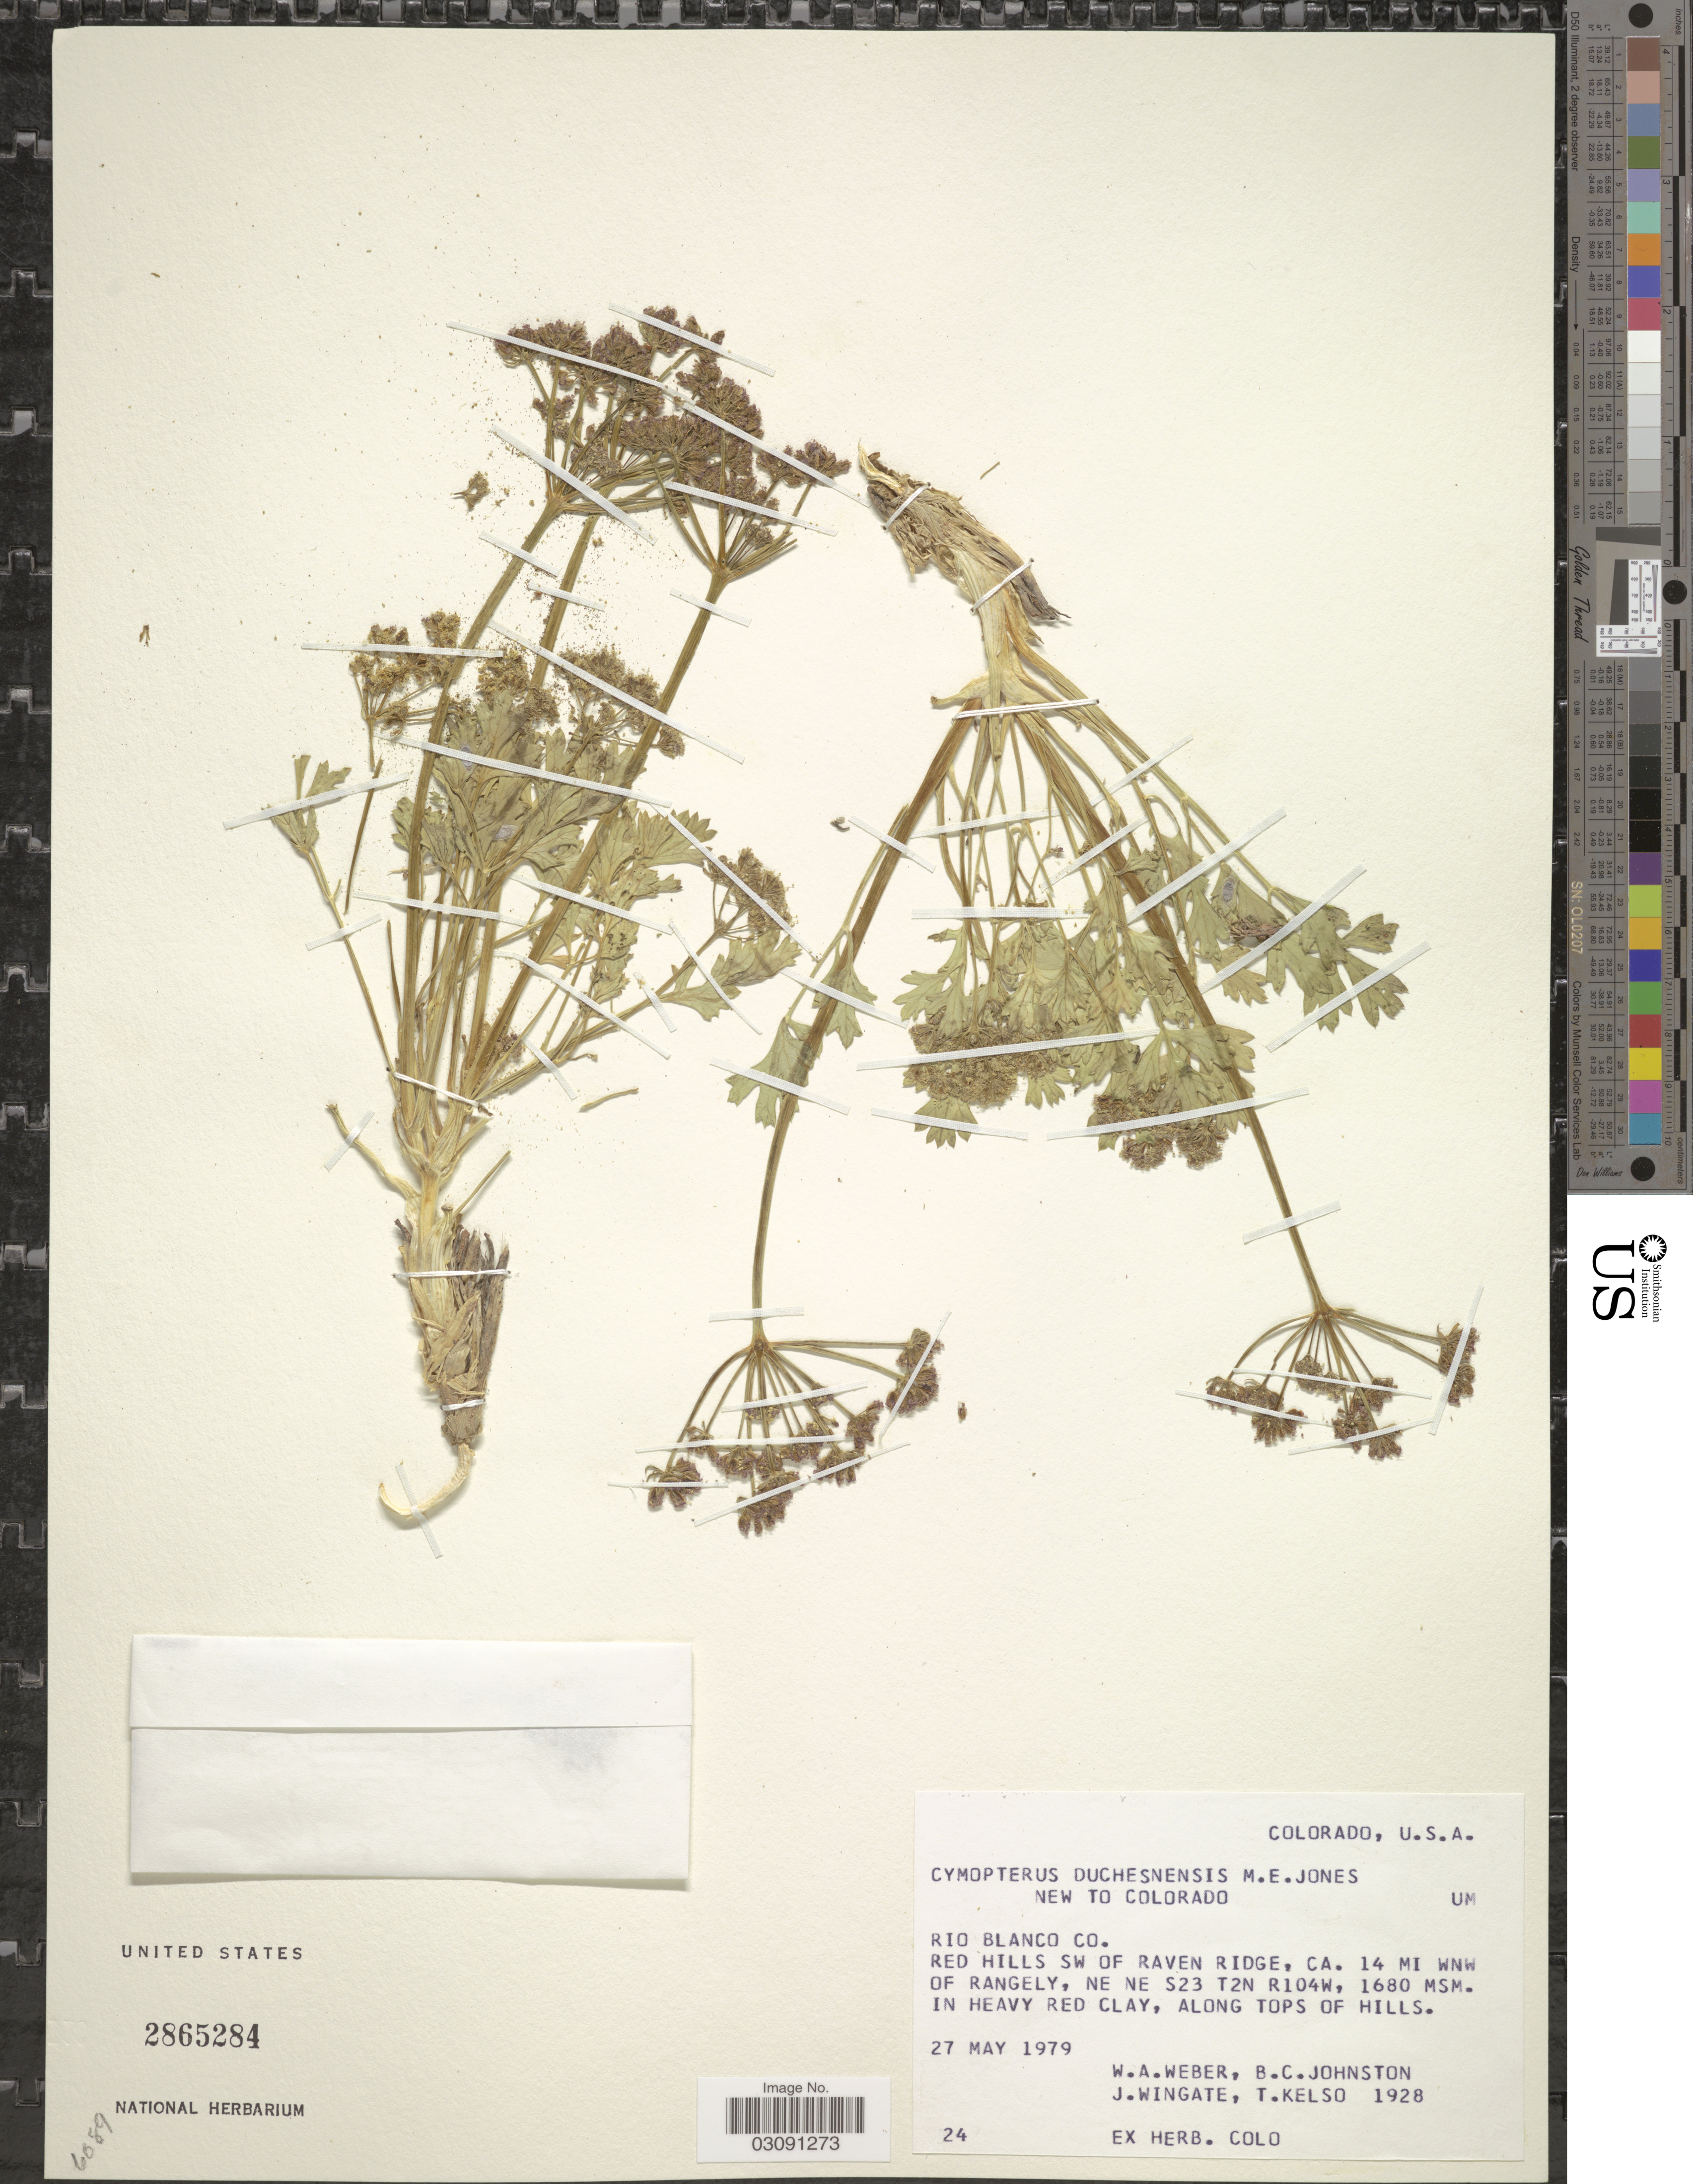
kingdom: Plantae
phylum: Tracheophyta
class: Magnoliopsida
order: Apiales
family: Apiaceae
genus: Cymopterus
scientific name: Cymopterus duchesnensis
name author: M.E. Jones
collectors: W. A. Weber, B. C. Johnston, J. Wingate & T. Kelso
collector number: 1928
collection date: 1979-05-27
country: United States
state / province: Colorado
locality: Rio Blanco Co. Red Hills SW of Raven Ridge, ca. 14 mi WNW of Rangely, NE NE S23 T2N R104W.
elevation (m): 1680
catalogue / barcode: US 2865284